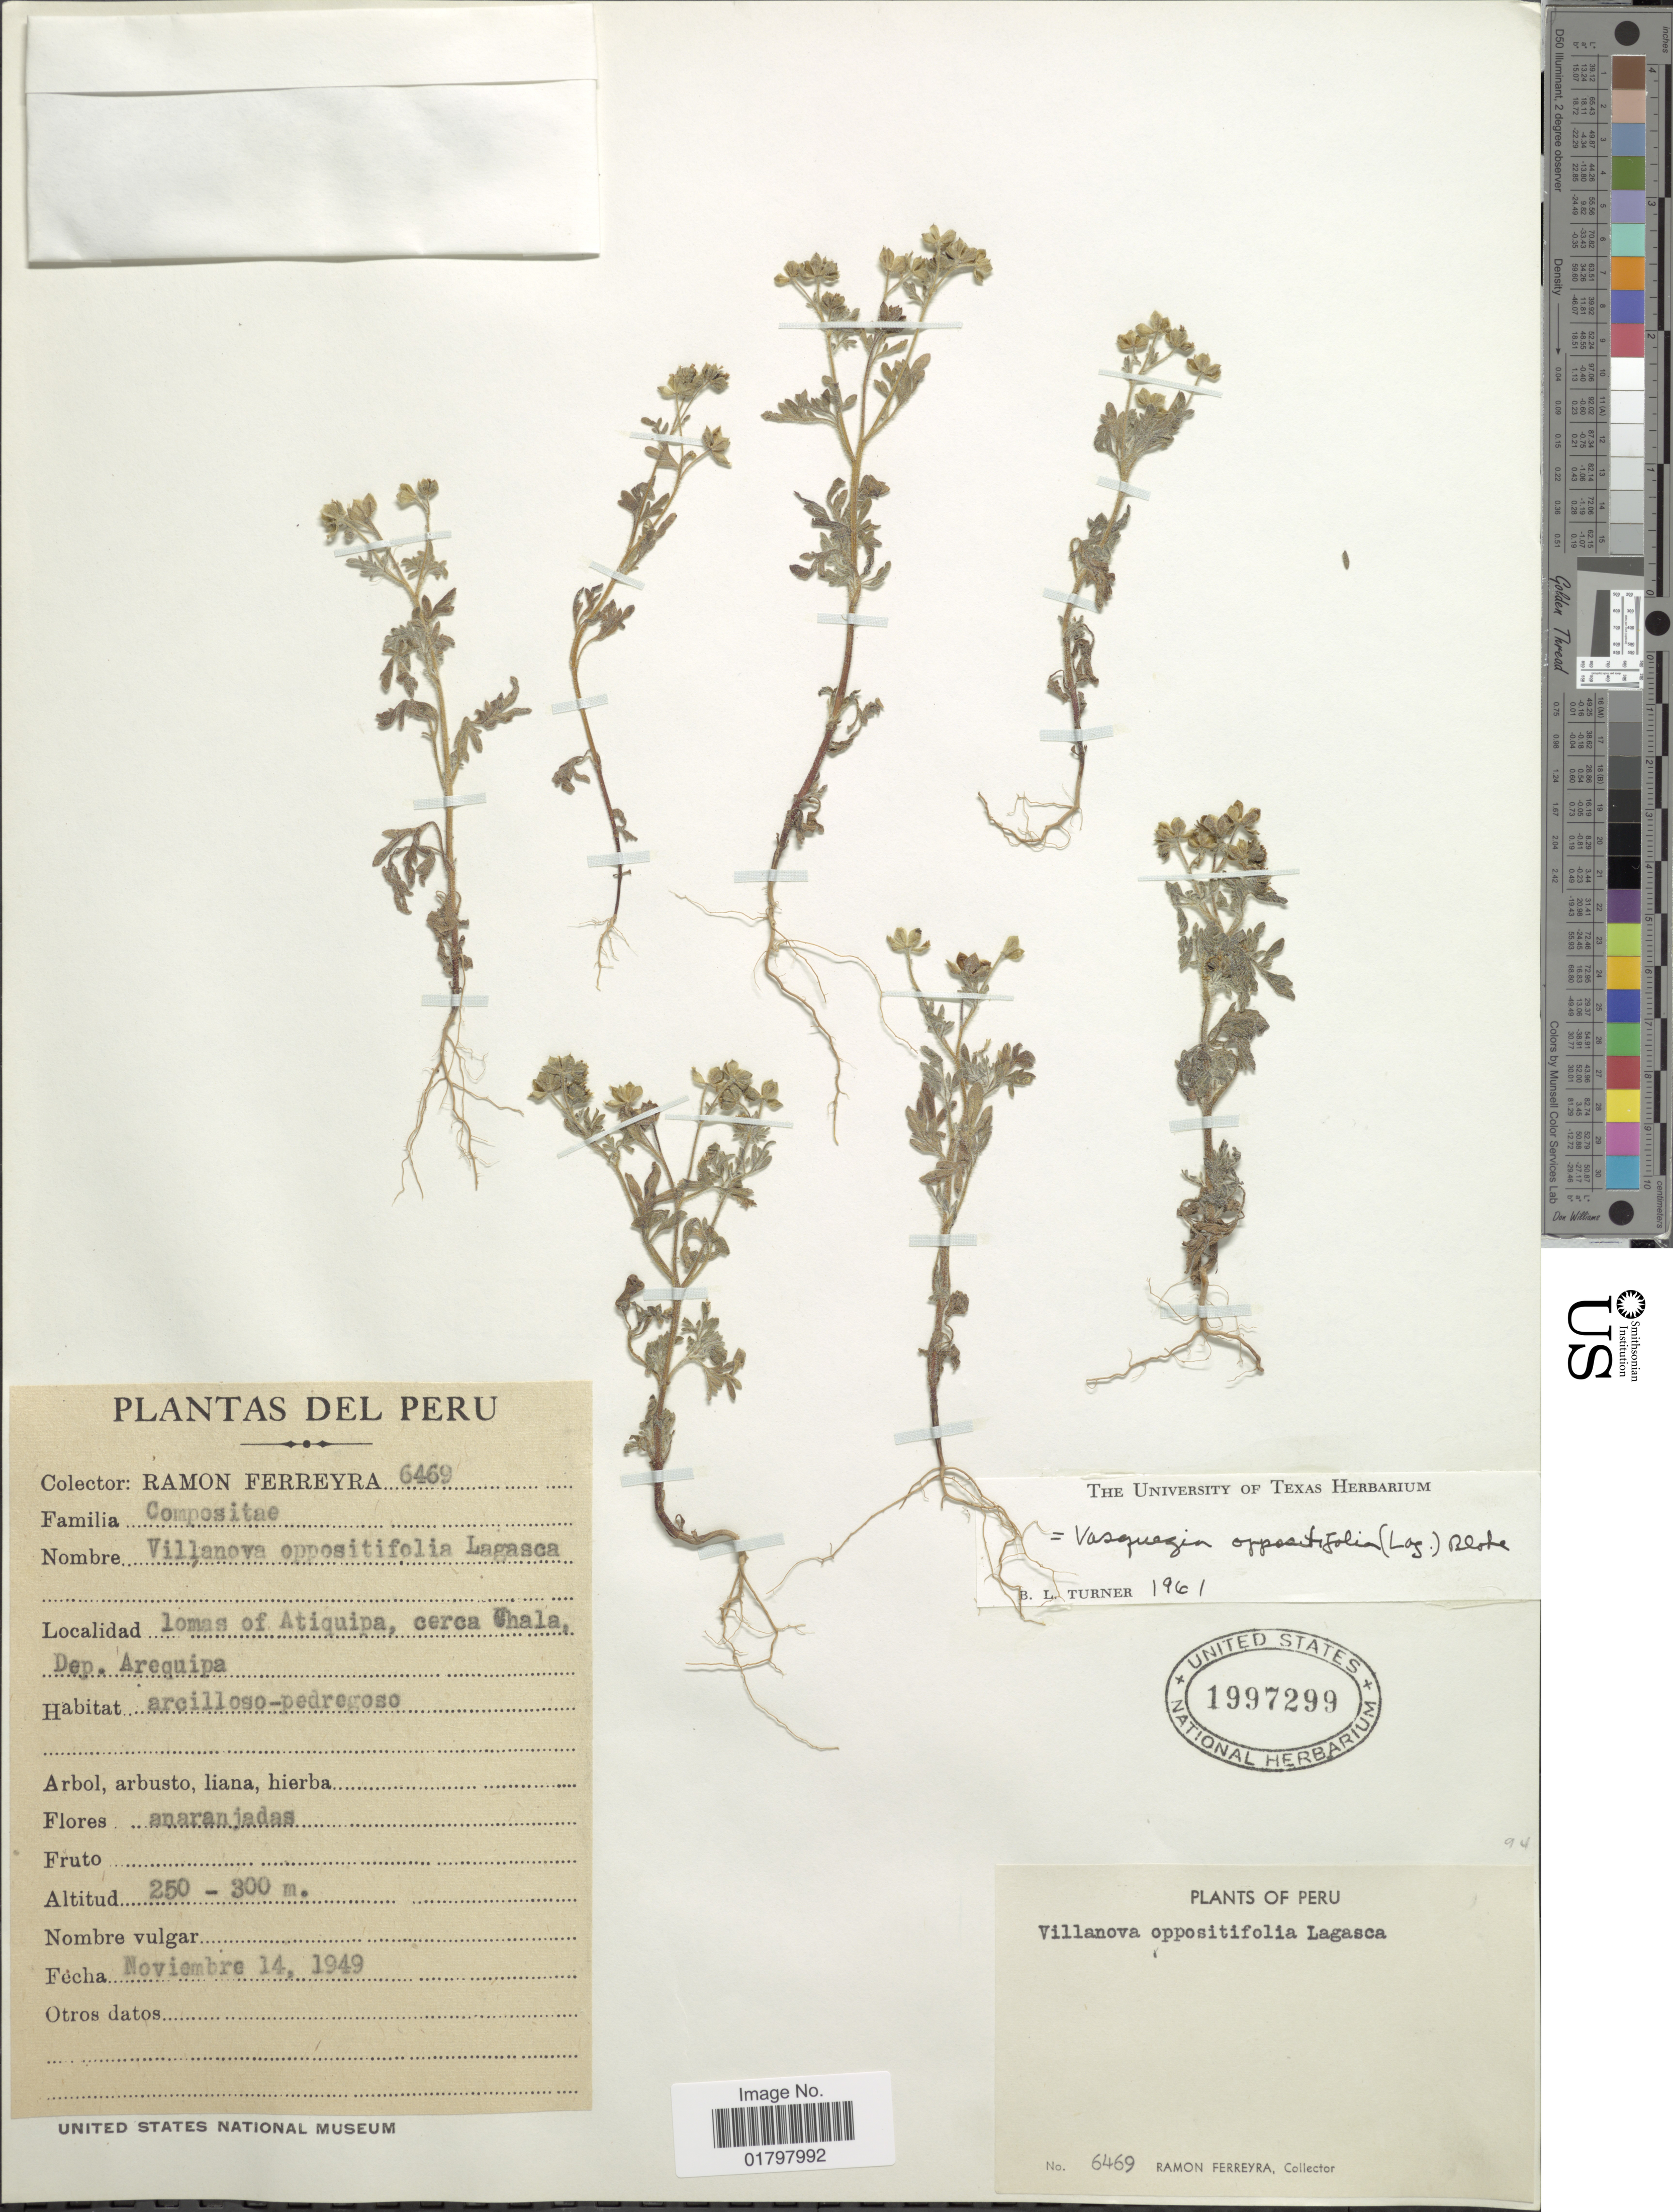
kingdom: Plantae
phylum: Tracheophyta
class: Magnoliopsida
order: Asterales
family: Asteraceae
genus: Vasquesia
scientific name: Vasquesia oppositifolia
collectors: R. A. Ferreyra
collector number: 6469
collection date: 1949-11-14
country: Peru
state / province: Arequipa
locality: Lomas of Atiquipa, cerca Chala, Dep. Arequipa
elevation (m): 250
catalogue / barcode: US 1997299